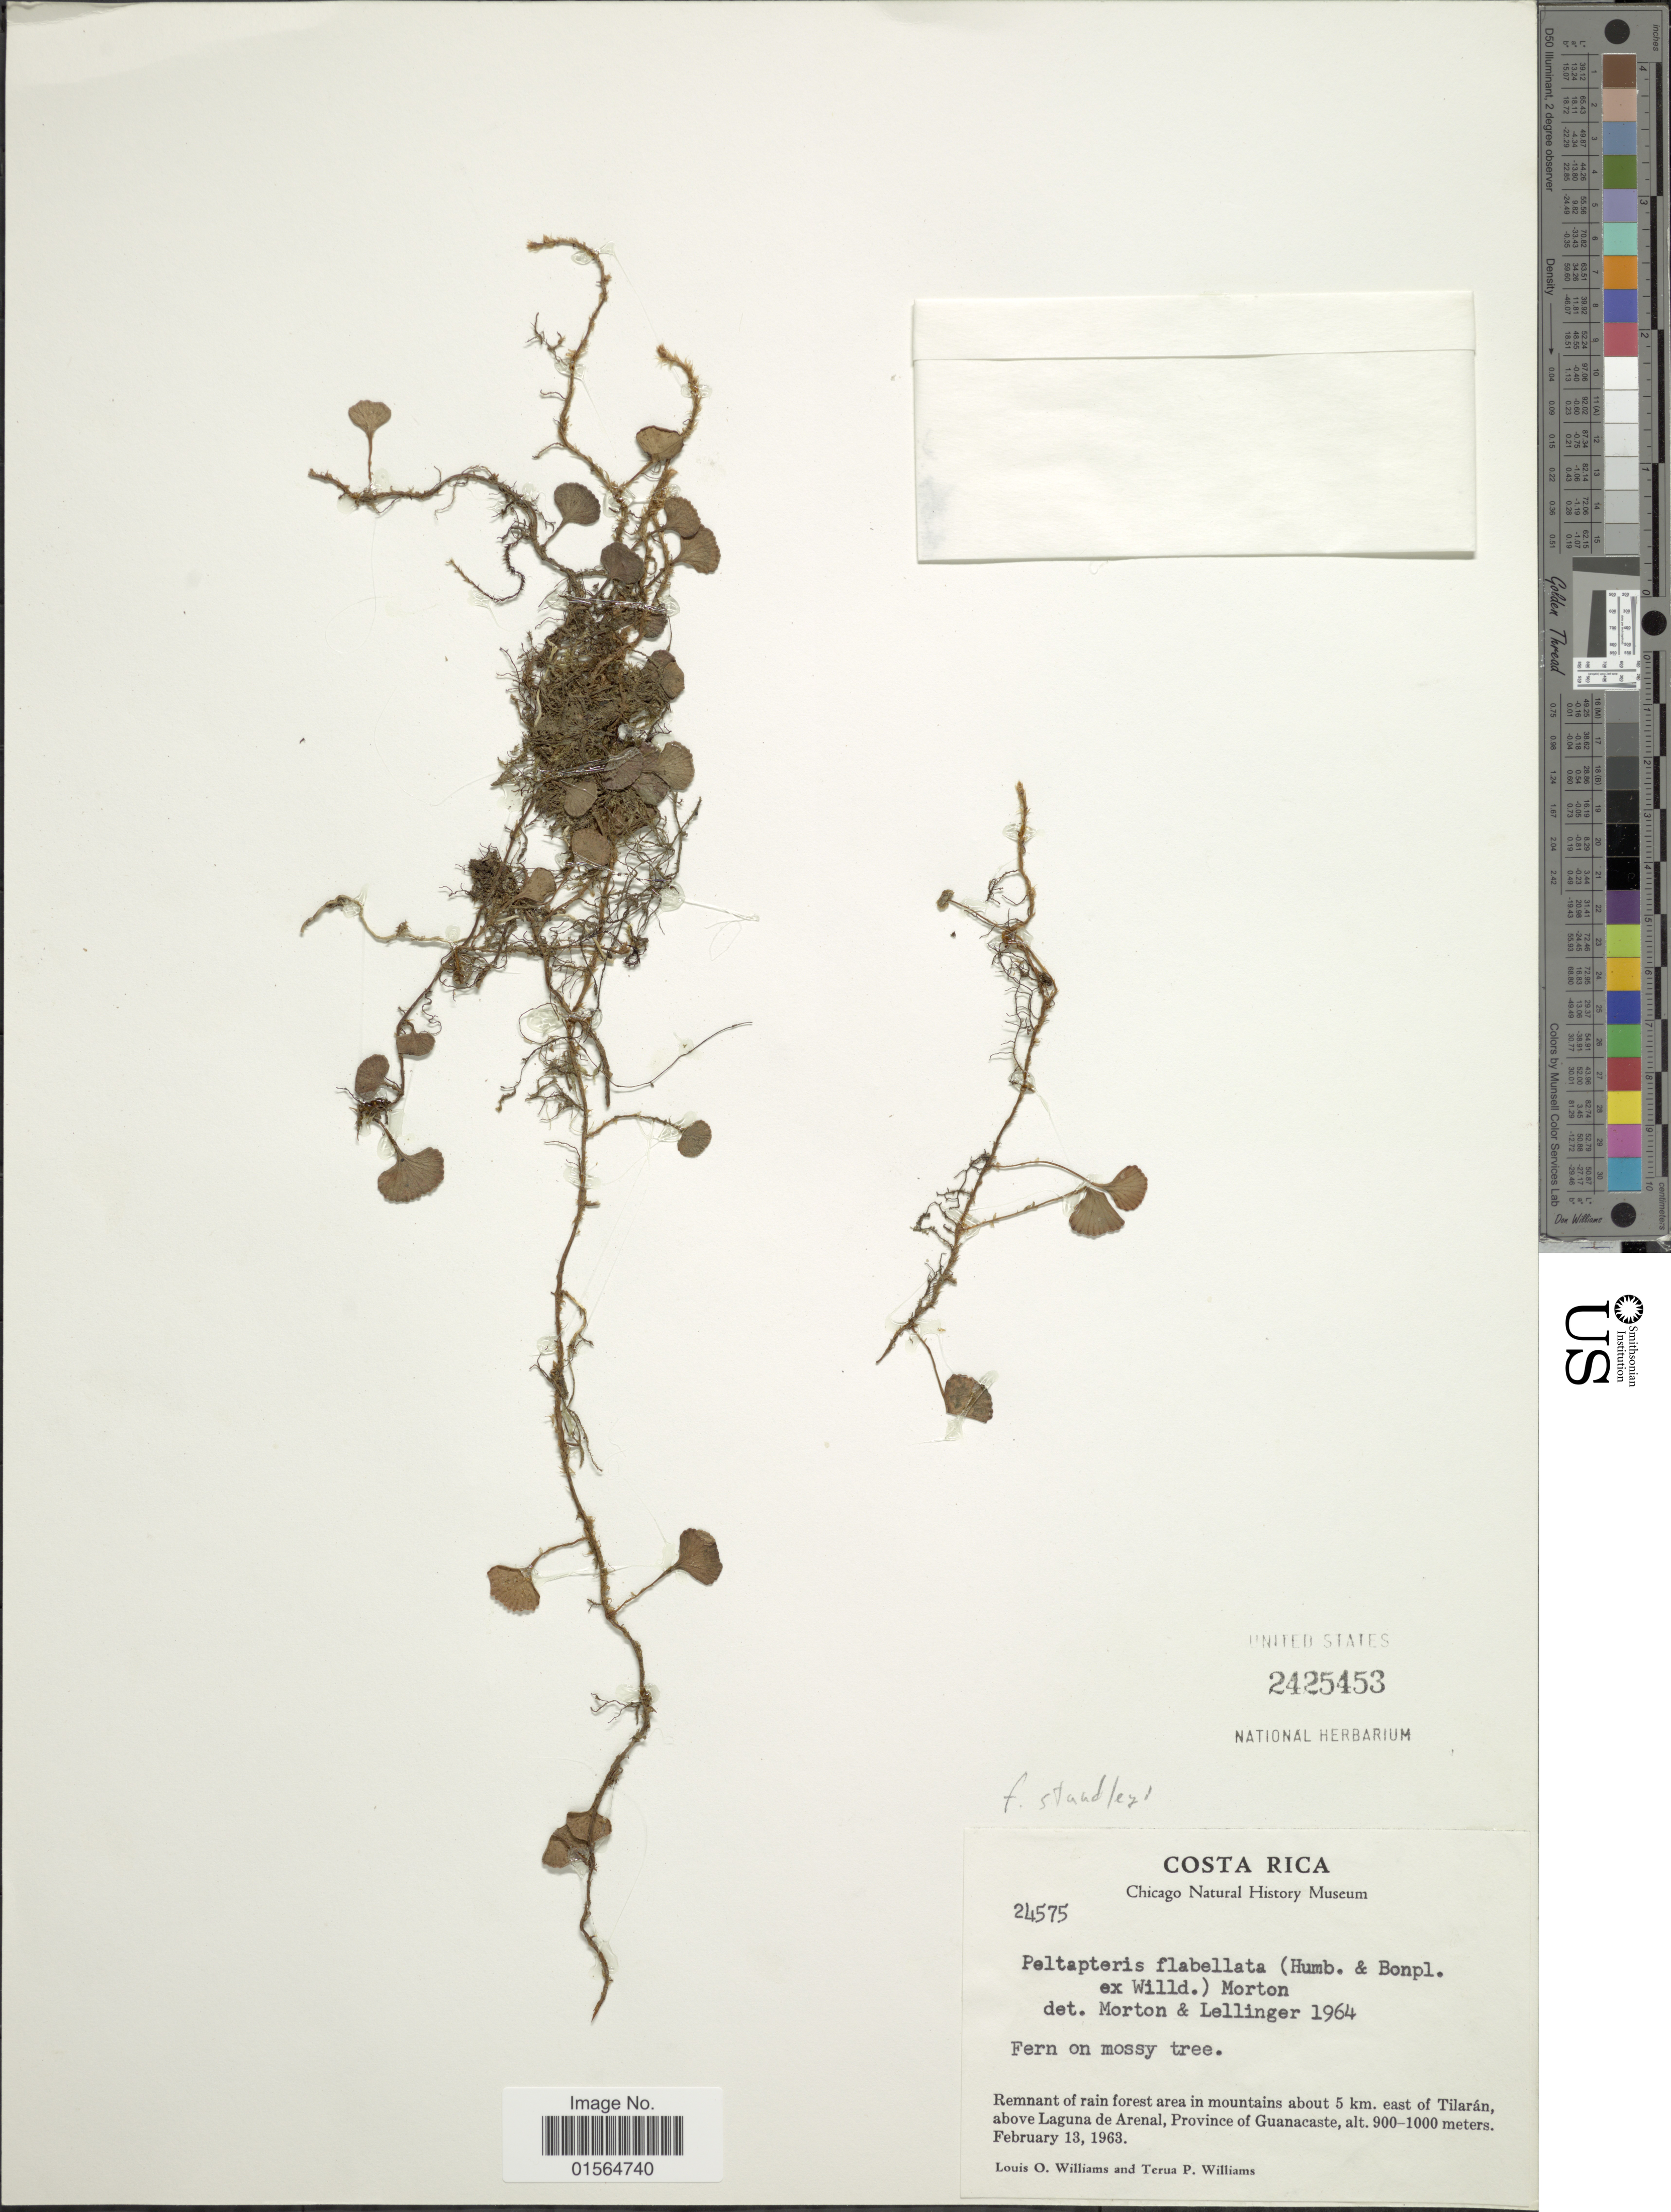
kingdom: Plantae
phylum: Tracheophyta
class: Polypodiopsida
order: Polypodiales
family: Dryopteridaceae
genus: Elaphoglossum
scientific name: Elaphoglossum peltatum f. standleyi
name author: (Maxon) Mickel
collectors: L. O. Williams & T. P. Williams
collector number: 24575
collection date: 1963-02-13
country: Costa Rica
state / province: Guanacaste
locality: Remnant of rain forest area in mountains about 5 km. east of Tilaran, above Laguna de Arenal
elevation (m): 900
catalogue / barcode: US 2425453